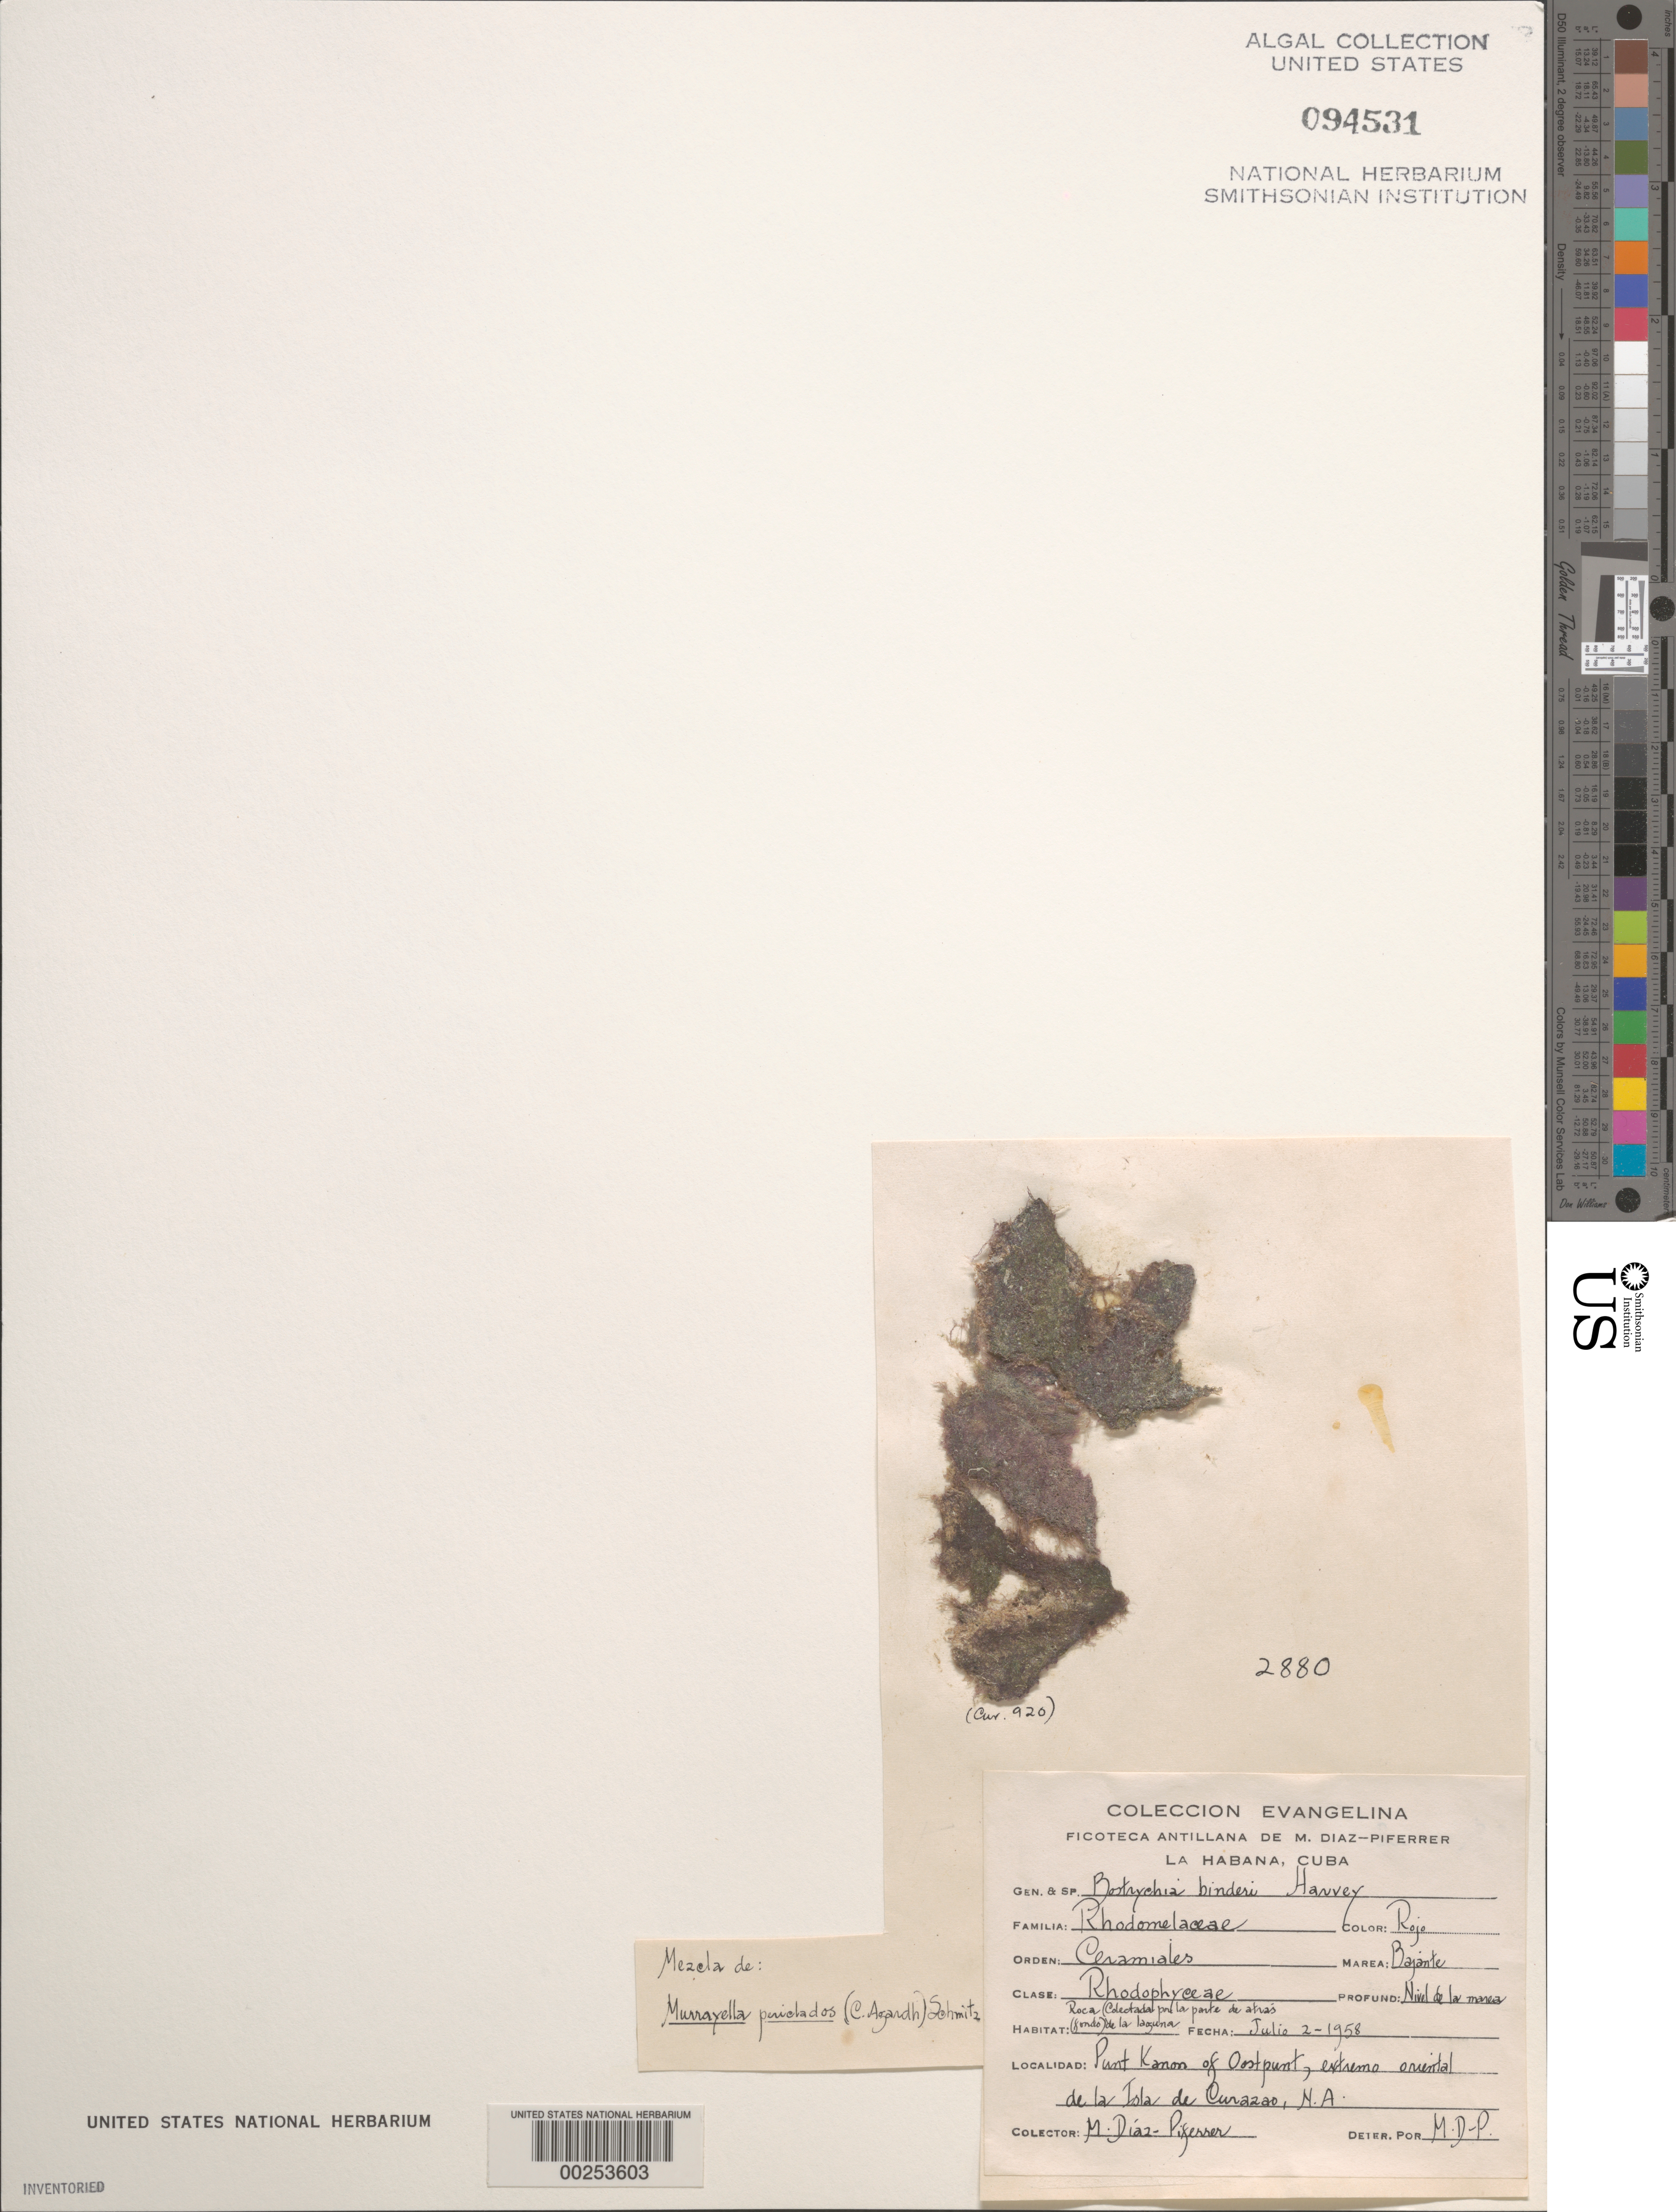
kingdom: Plantae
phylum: Rhodophyta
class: Florideophyceae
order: Ceramiales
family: Rhodomelaceae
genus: Bostrychia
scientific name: Bostrychia binderi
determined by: Diaz-Piferrer, M.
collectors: M. Diaz-Piferrer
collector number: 2880 & CUR. 920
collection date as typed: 02 Jul 1958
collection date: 1958-07-02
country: Curaçao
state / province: ABC Islands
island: Curaçao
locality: Punt Kanon, Oostpunt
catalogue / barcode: US 94531